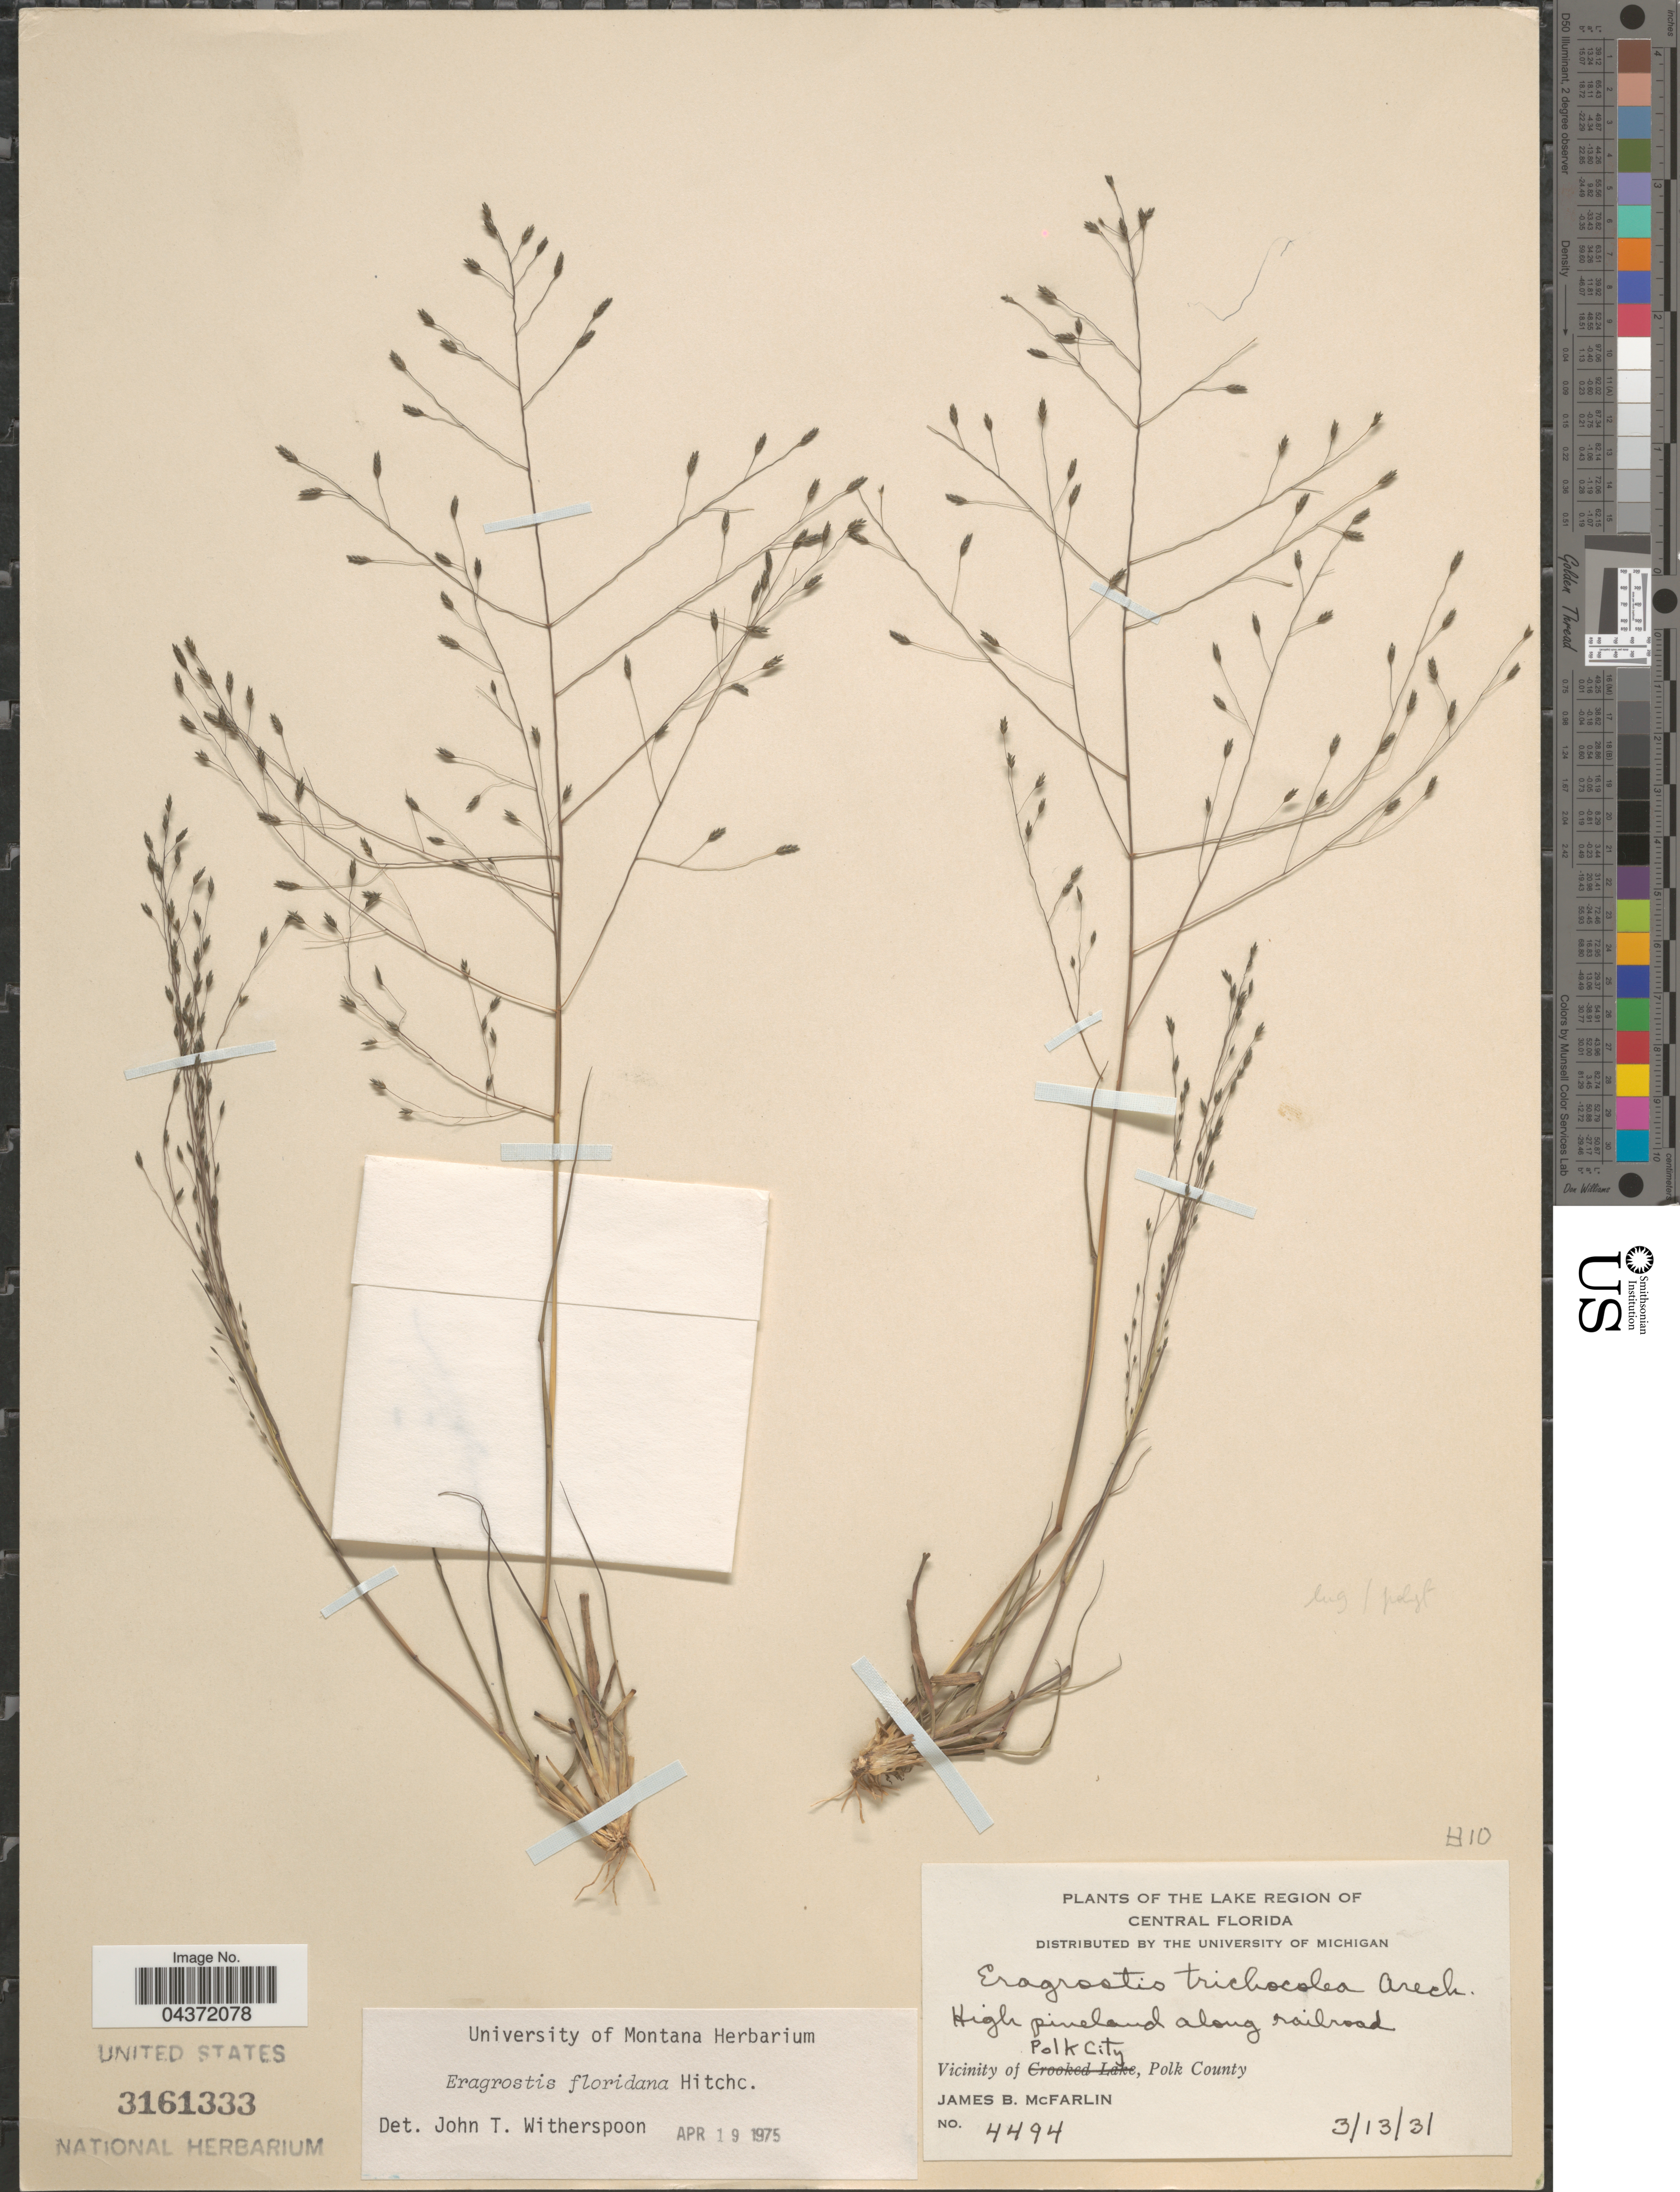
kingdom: Plantae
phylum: Tracheophyta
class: Liliopsida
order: Poales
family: Poaceae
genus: Eragrostis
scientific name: Eragrostis trichocolea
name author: Hack. & Arechav.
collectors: J. McFarlin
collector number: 4494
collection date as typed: Transcribed d/m/y: 13/3/31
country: United States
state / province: Florida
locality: The Lake Region of Central Florida. High pineland along railroad. Vicinity of Polk City, Polk County.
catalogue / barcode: US 3161333